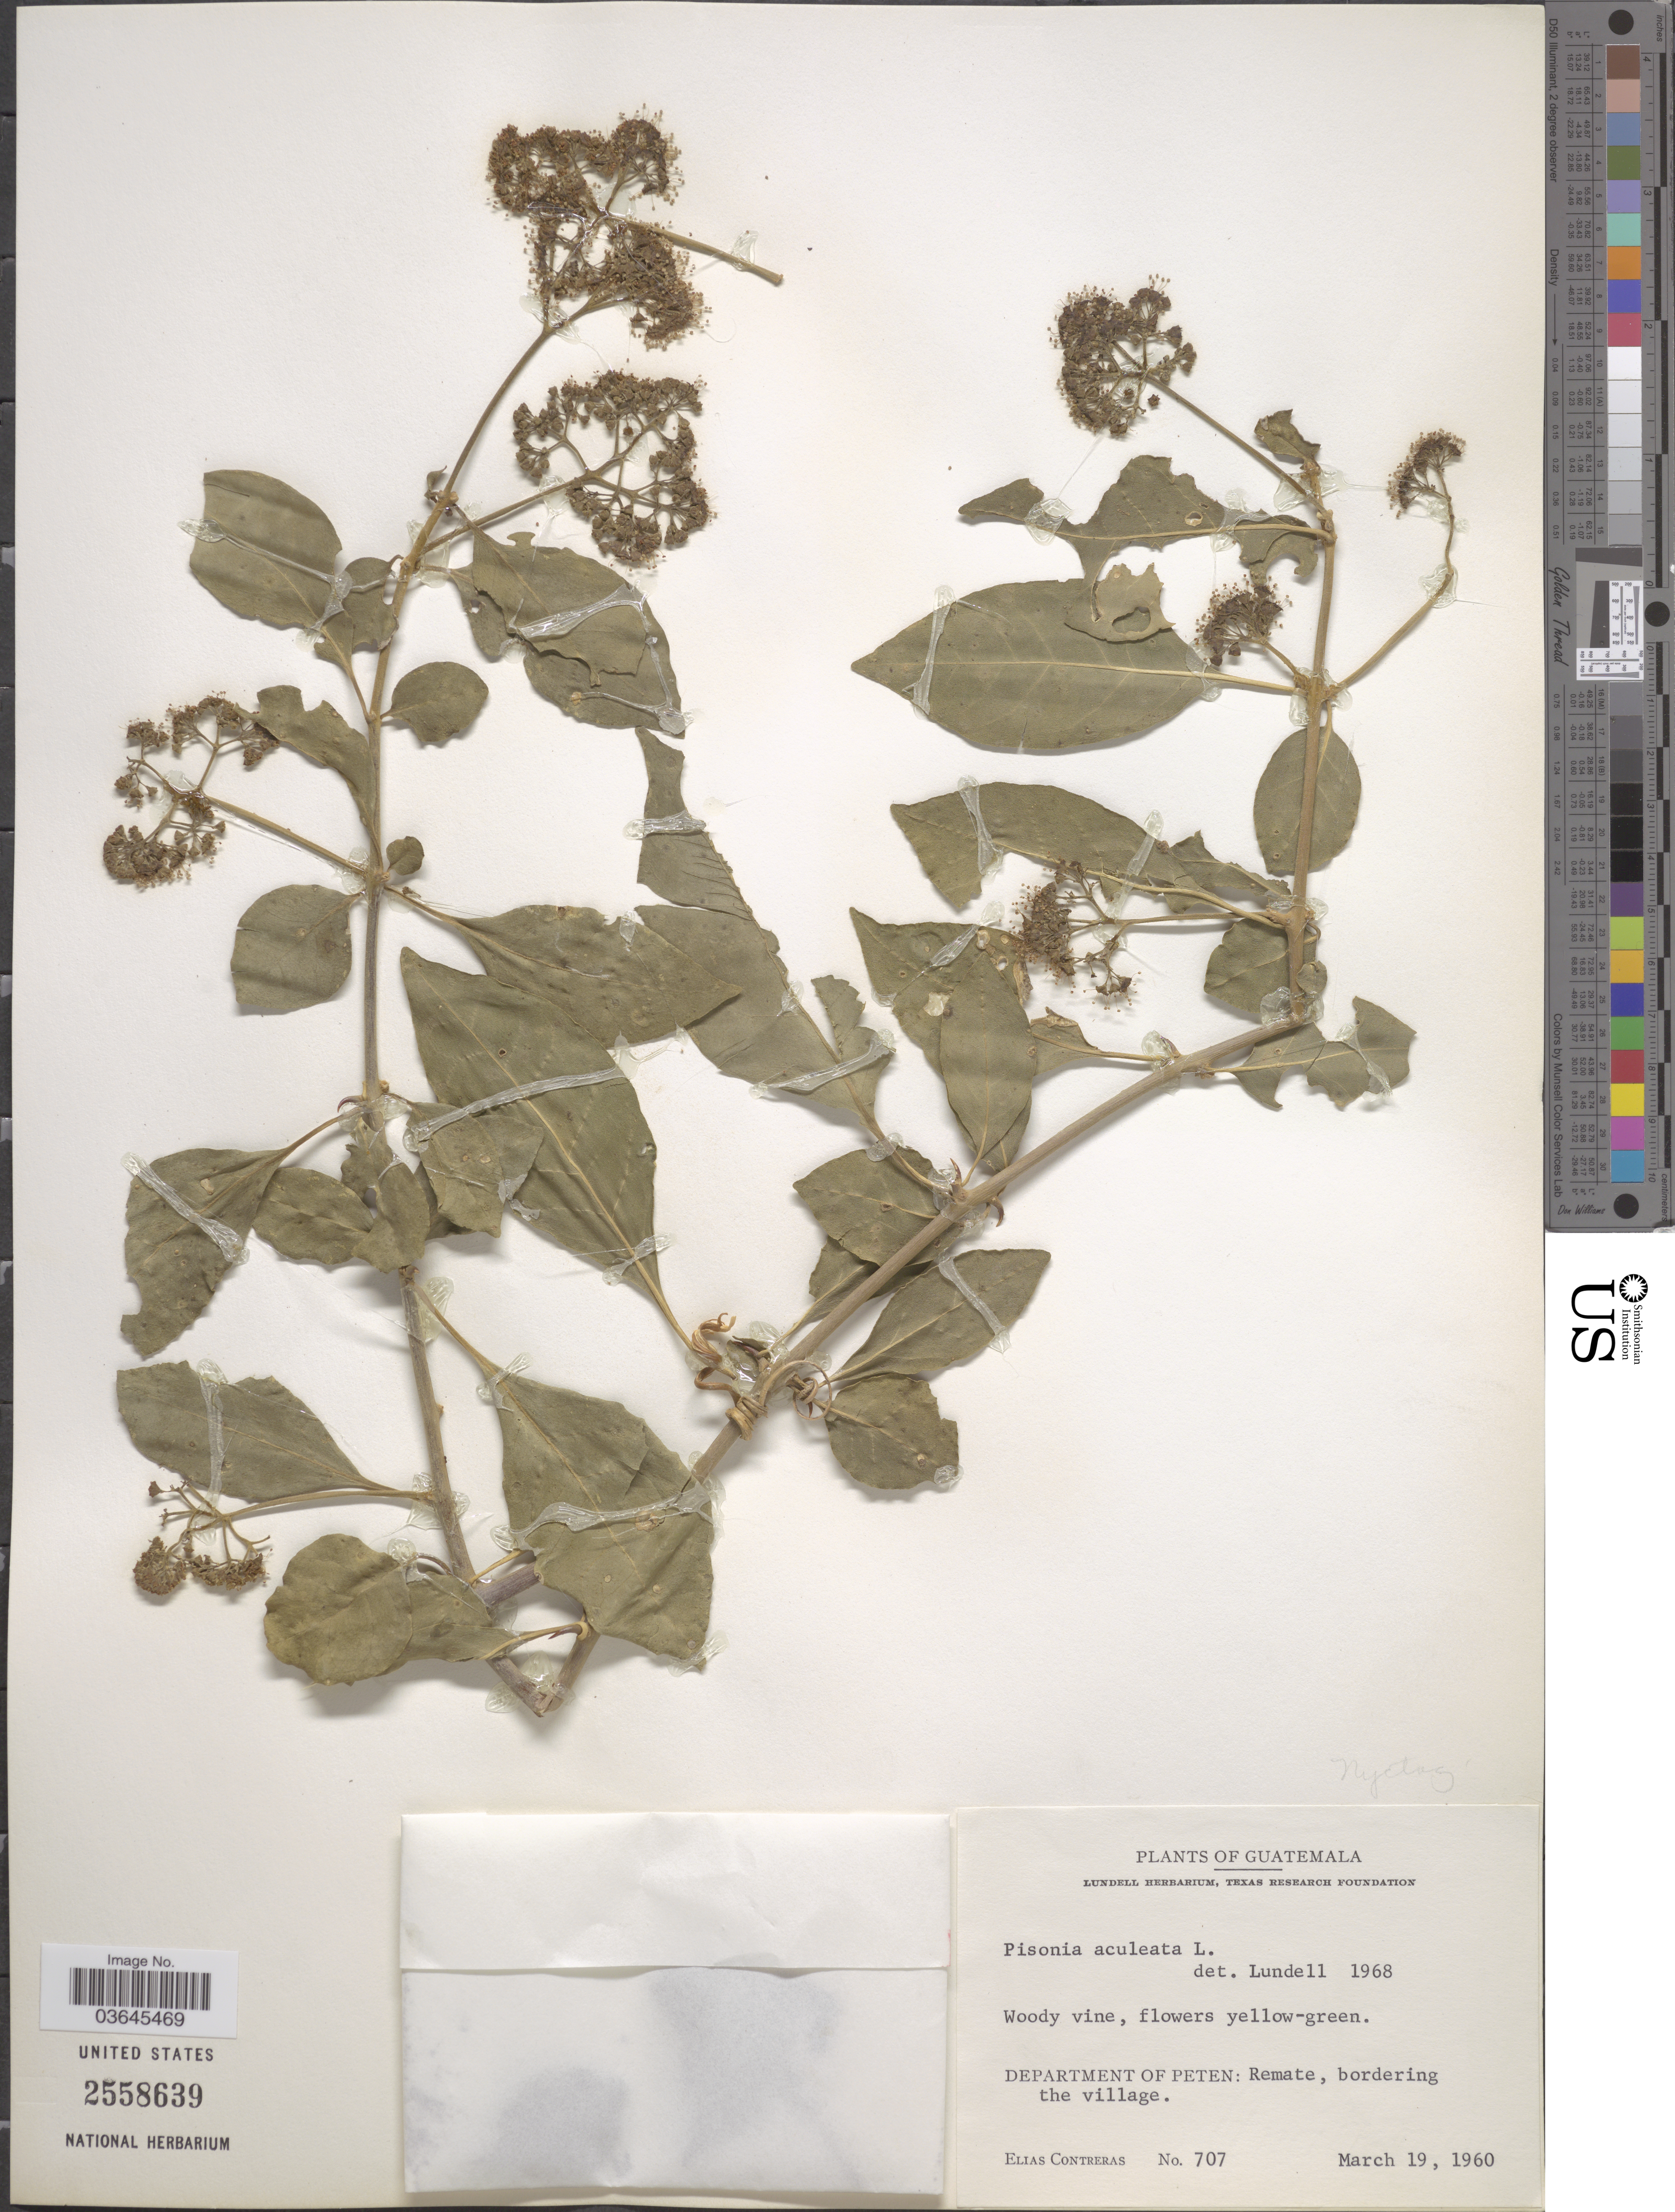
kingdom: Plantae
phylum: Tracheophyta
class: Magnoliopsida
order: Caryophyllales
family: Nyctaginaceae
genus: Pisonia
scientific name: Pisonia aculeata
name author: L.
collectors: E. Contreras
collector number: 707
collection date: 1960-03-19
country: Guatemala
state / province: El Petén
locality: Department of Peten: Remate, bordering the village.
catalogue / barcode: US 2558639